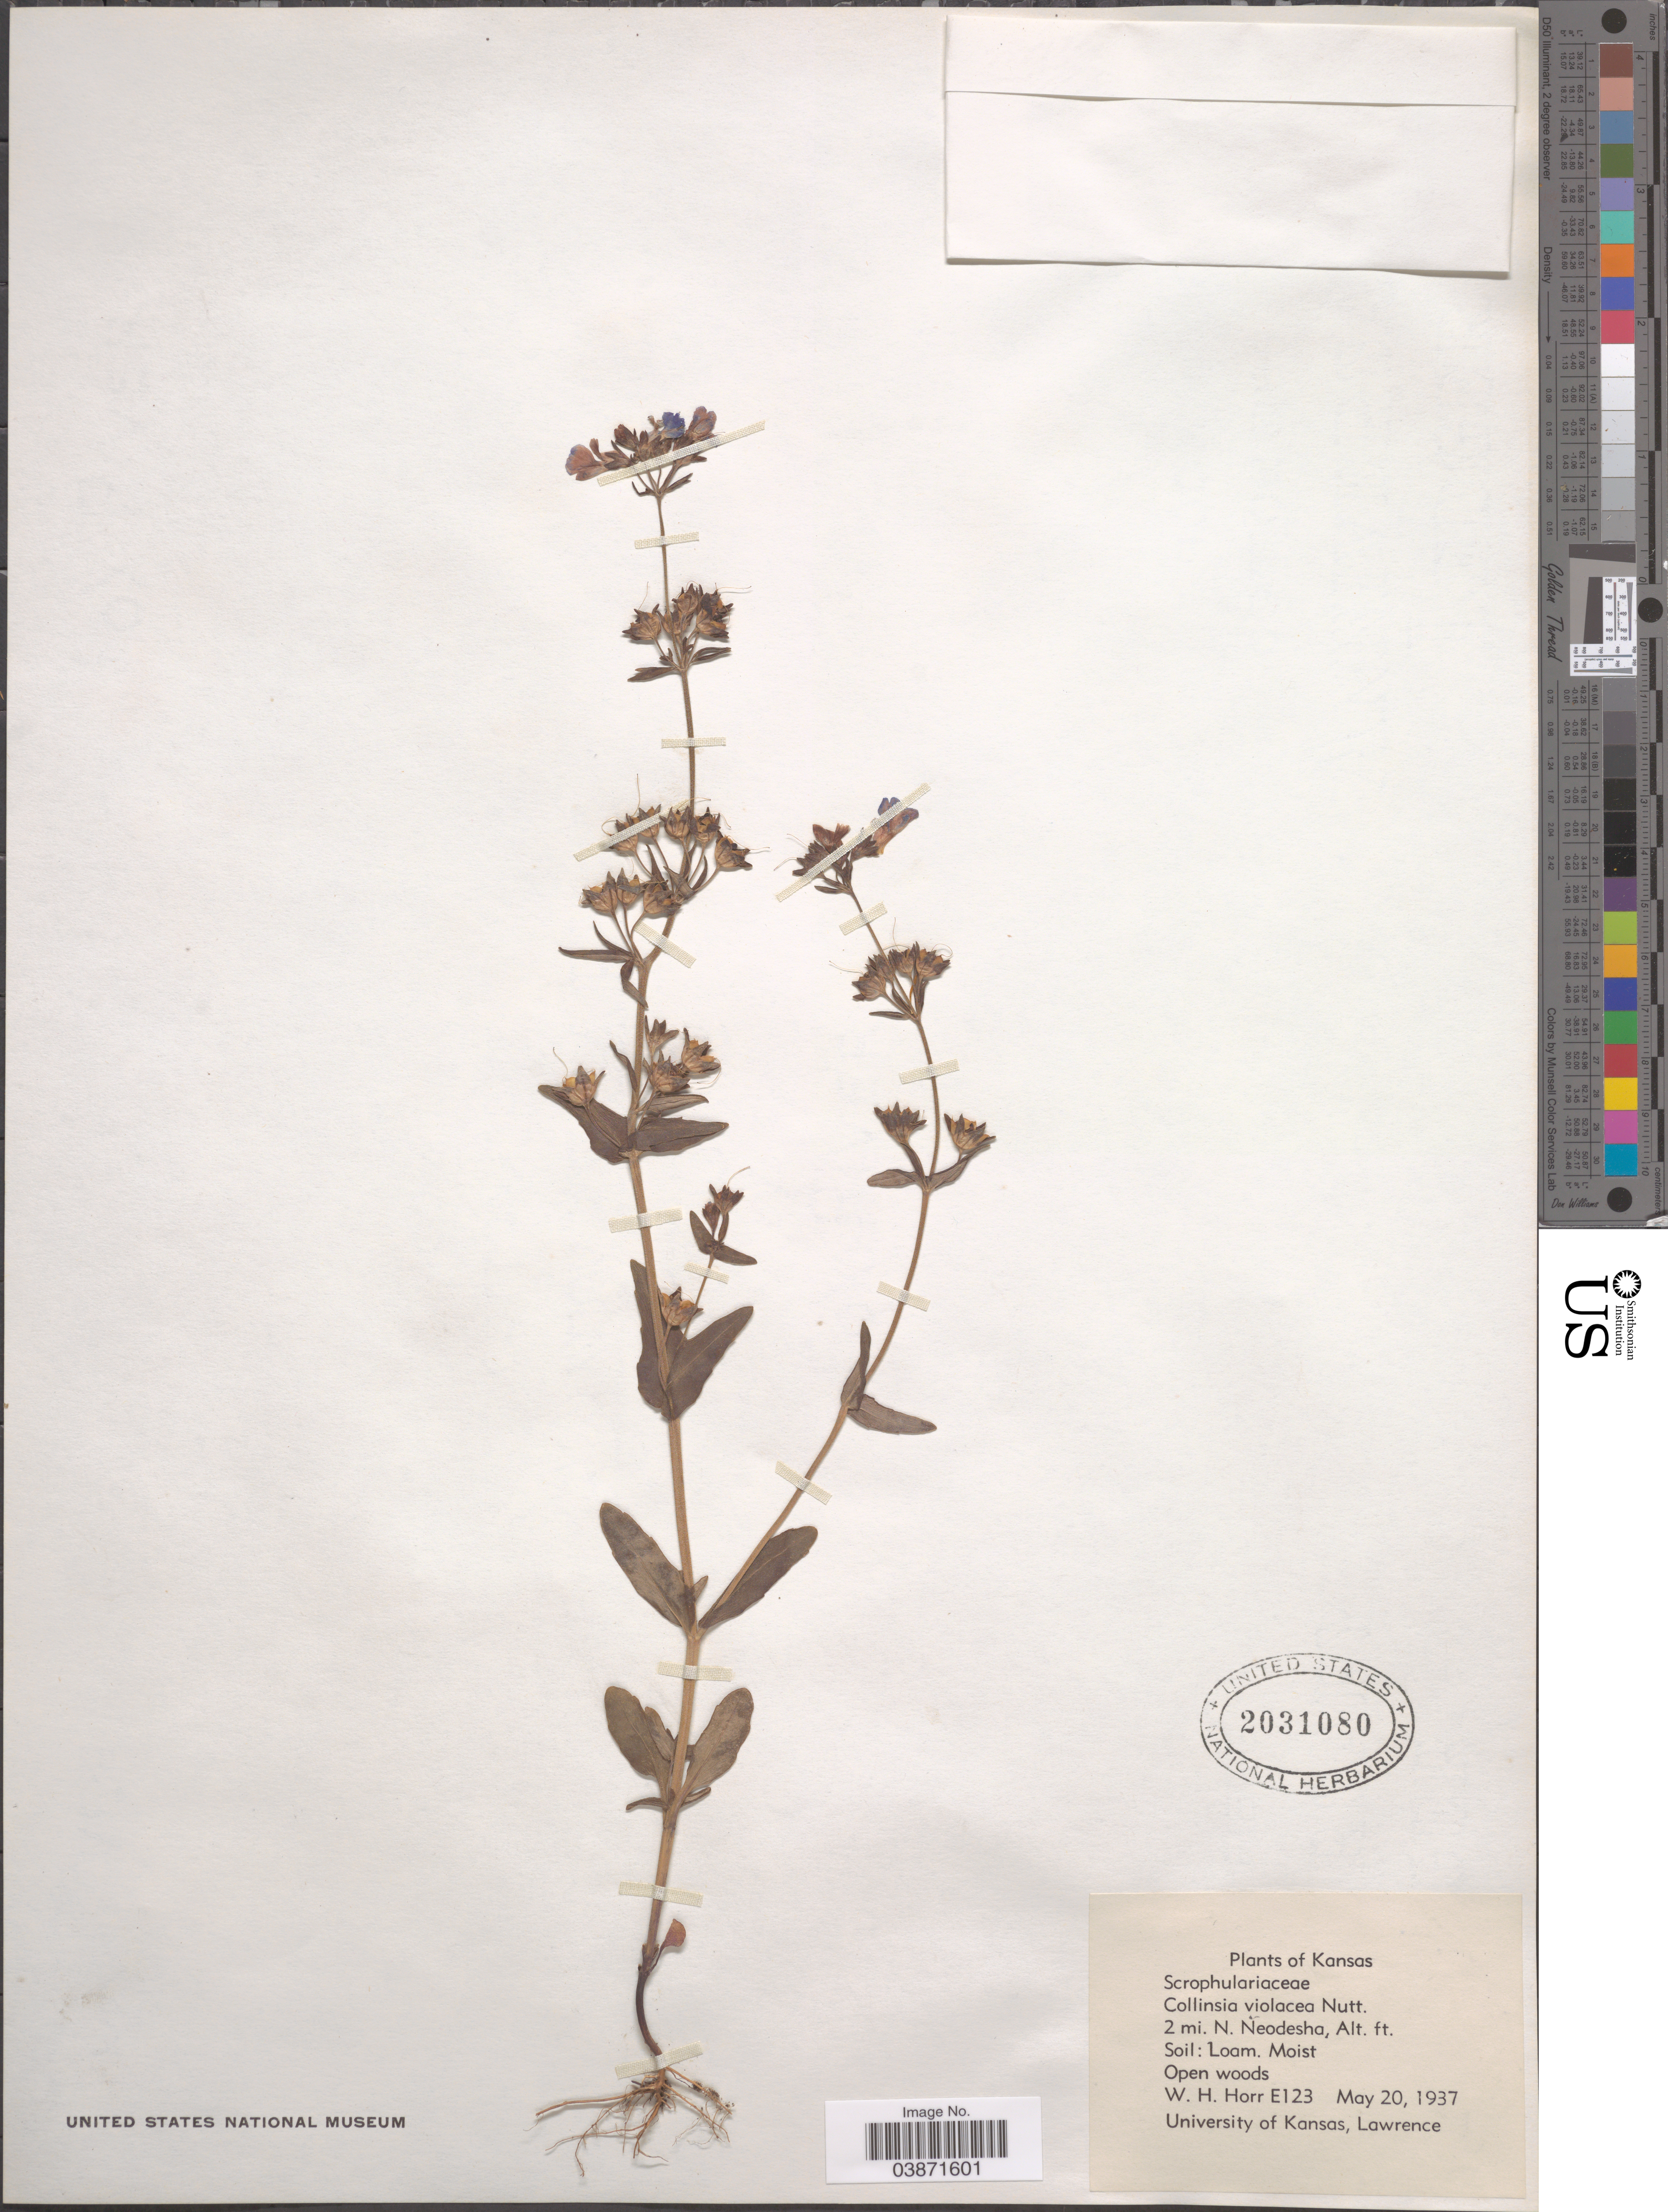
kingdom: Plantae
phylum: Tracheophyta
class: Magnoliopsida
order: Lamiales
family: Plantaginaceae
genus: Collinsia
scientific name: Collinsia violacea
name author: Nutt.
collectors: W. H. Horr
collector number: E123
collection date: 1937-05-20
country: United States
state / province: Kansas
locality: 2 mi. N. Neodesha.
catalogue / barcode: US 2031080